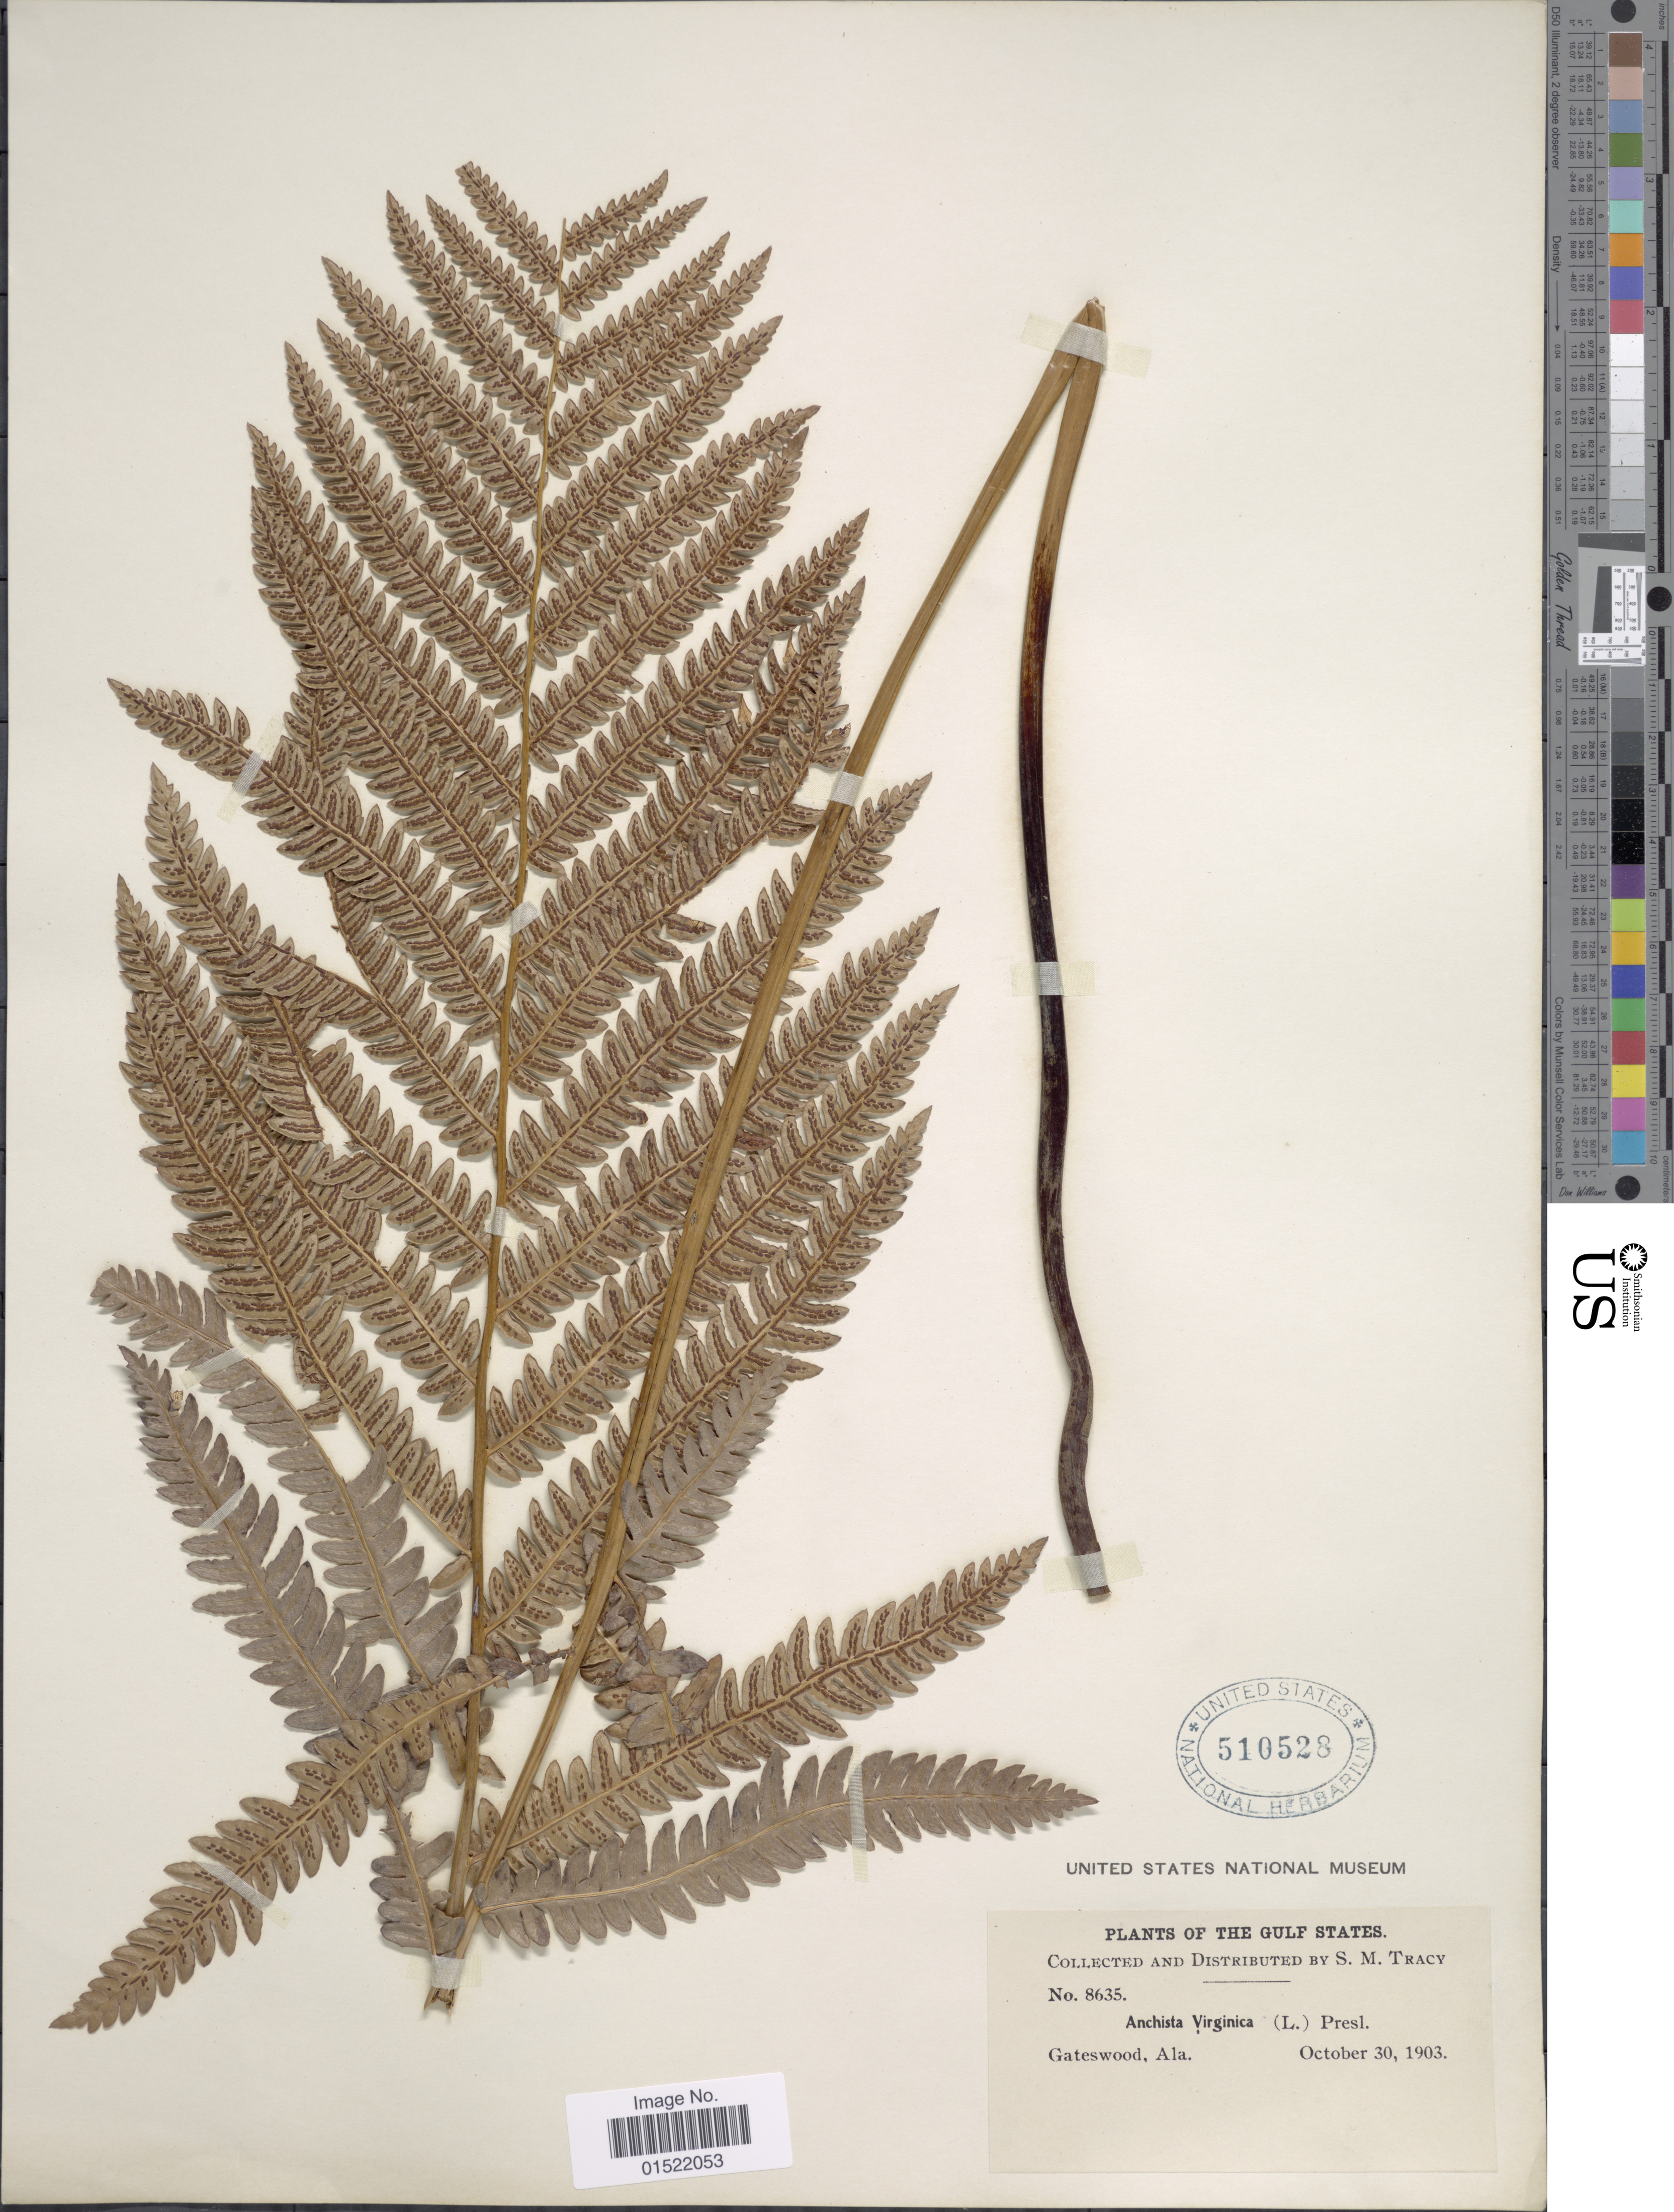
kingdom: Plantae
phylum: Tracheophyta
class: Polypodiopsida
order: Polypodiales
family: Blechnaceae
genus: Woodwardia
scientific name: Woodwardia virginica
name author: (L.) R.M. Sm.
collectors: S. M. Tracy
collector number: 8635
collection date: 1903-10-30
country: United States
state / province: Alabama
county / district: Baldwin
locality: Gulf States, Gateswood, Ala.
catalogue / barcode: US 510528